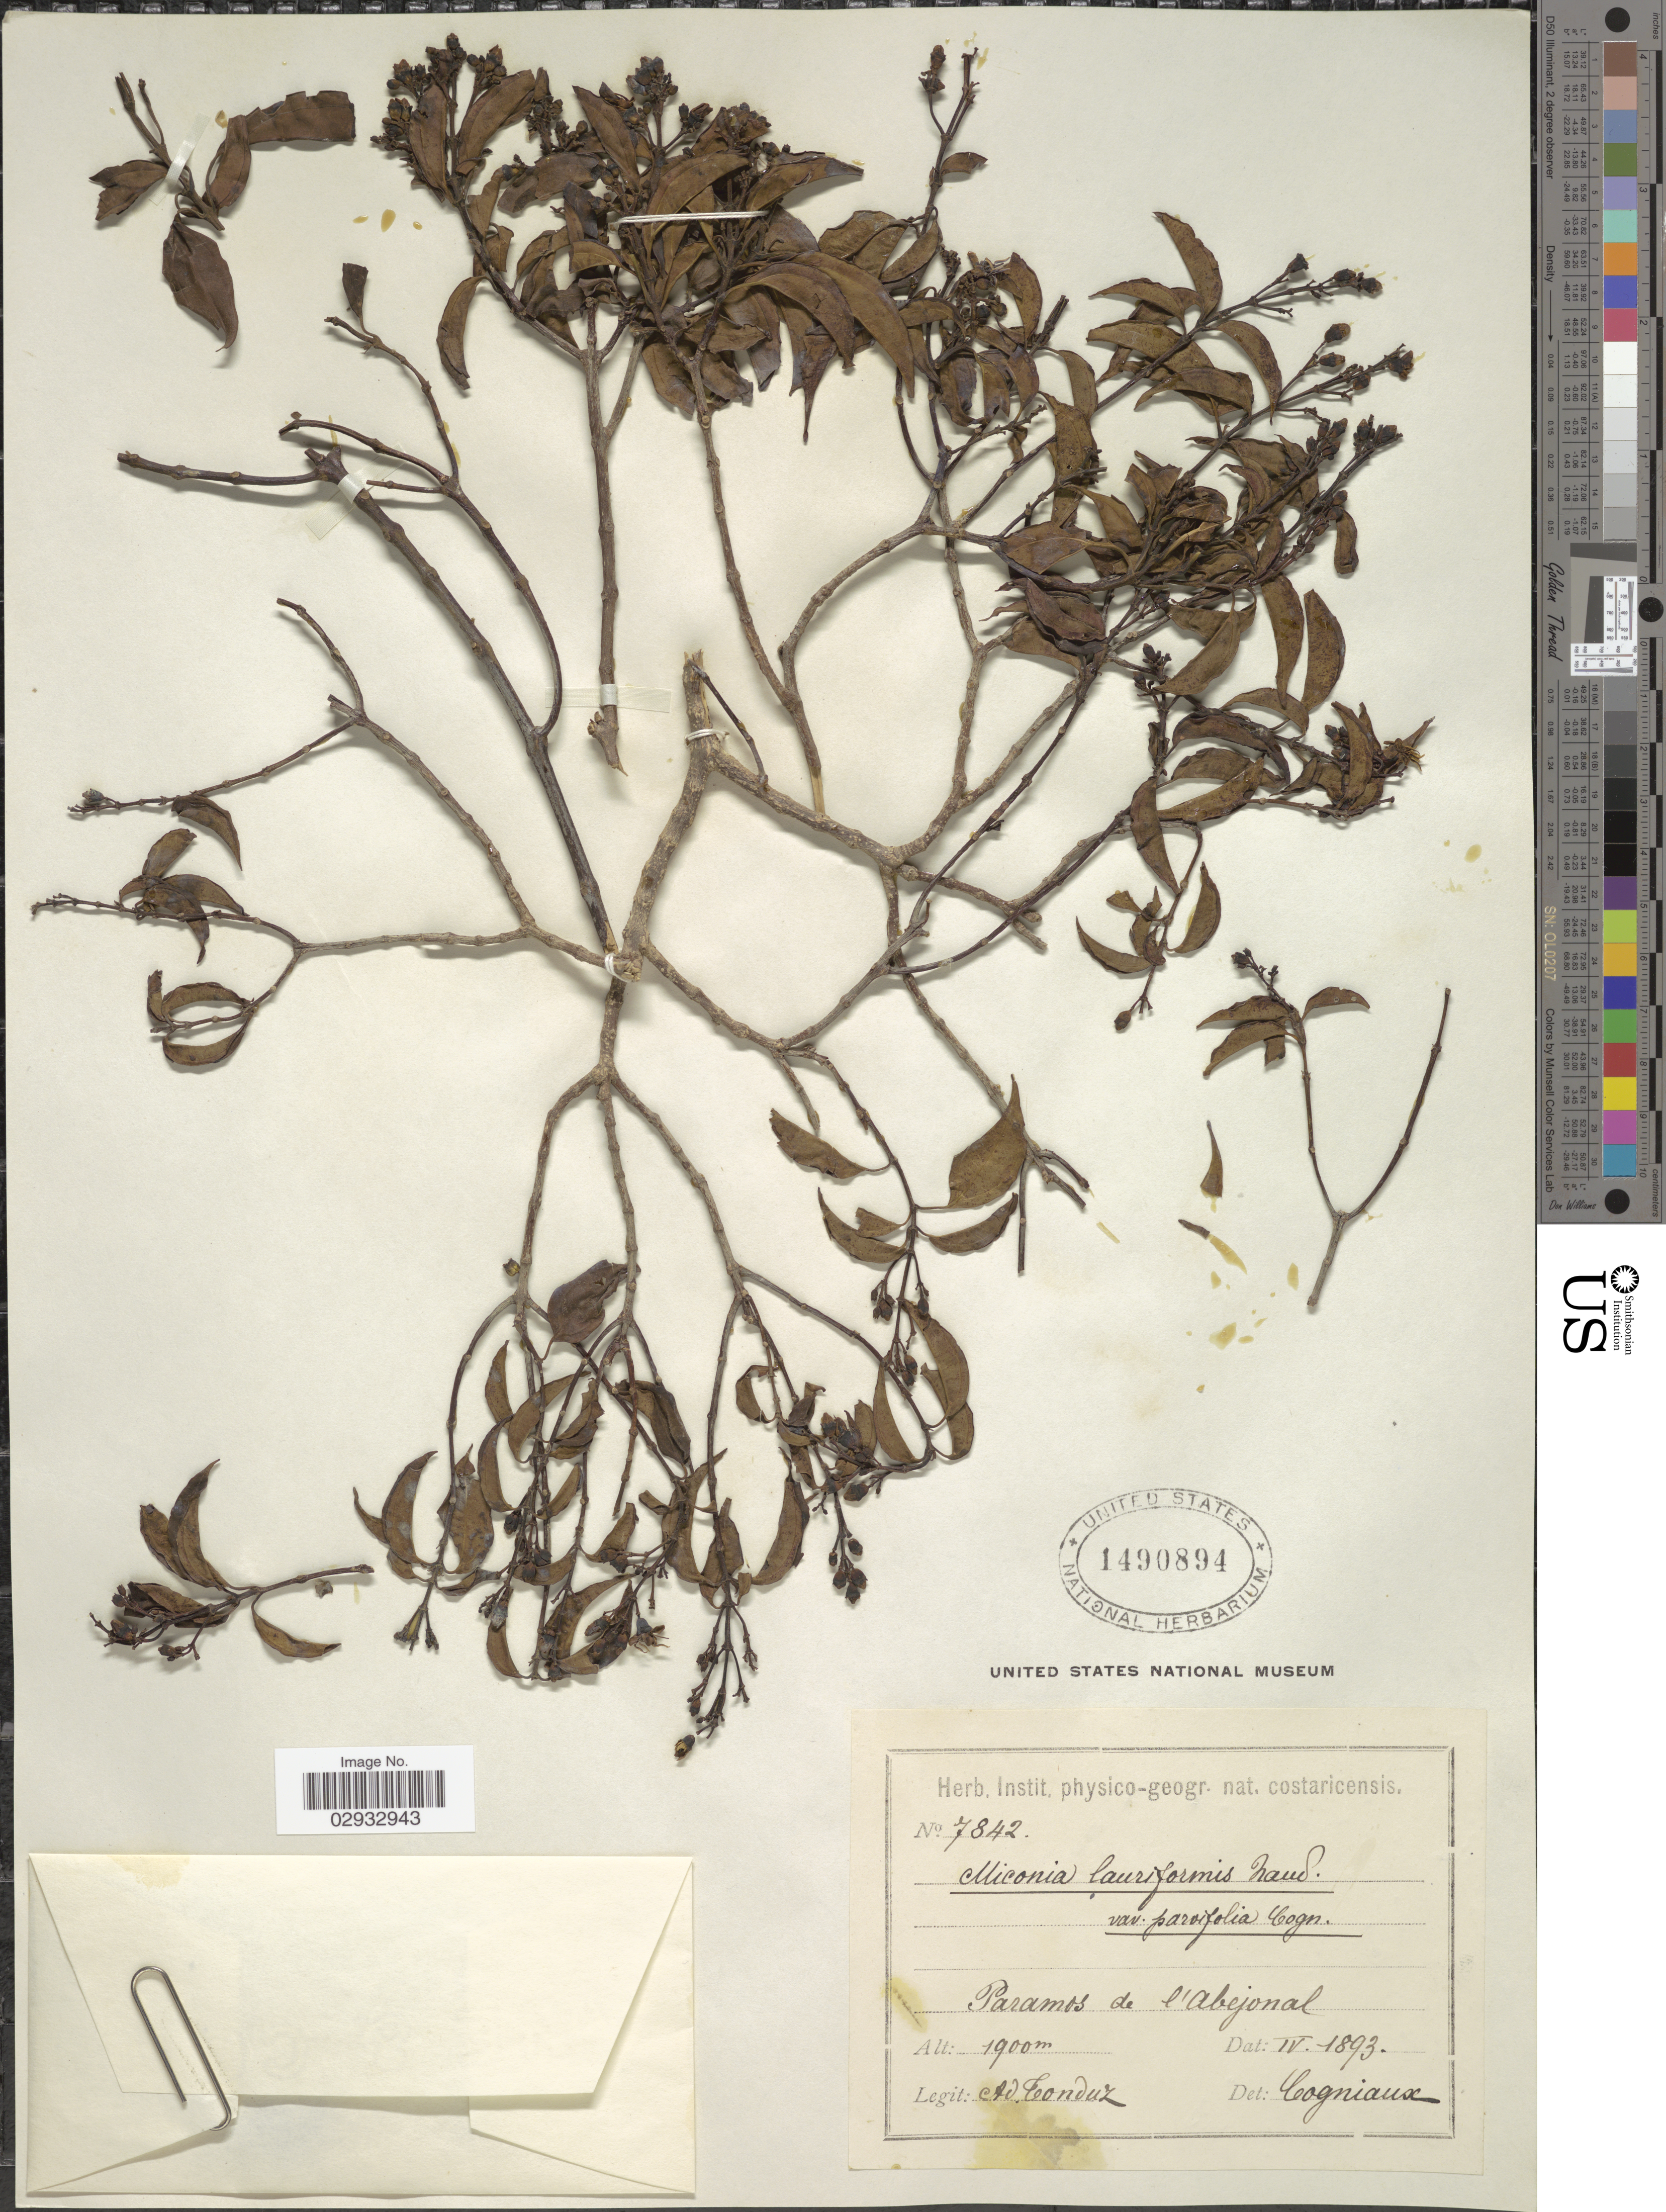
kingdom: Plantae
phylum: Tracheophyta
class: Magnoliopsida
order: Myrtales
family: Melastomataceae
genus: Miconia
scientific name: Miconia humilis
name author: Cogn.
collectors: A. Tonduz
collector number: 7842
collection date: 1893-04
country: Costa Rica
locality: Paramos de l'Abejonal.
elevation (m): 1900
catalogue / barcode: US 1490894